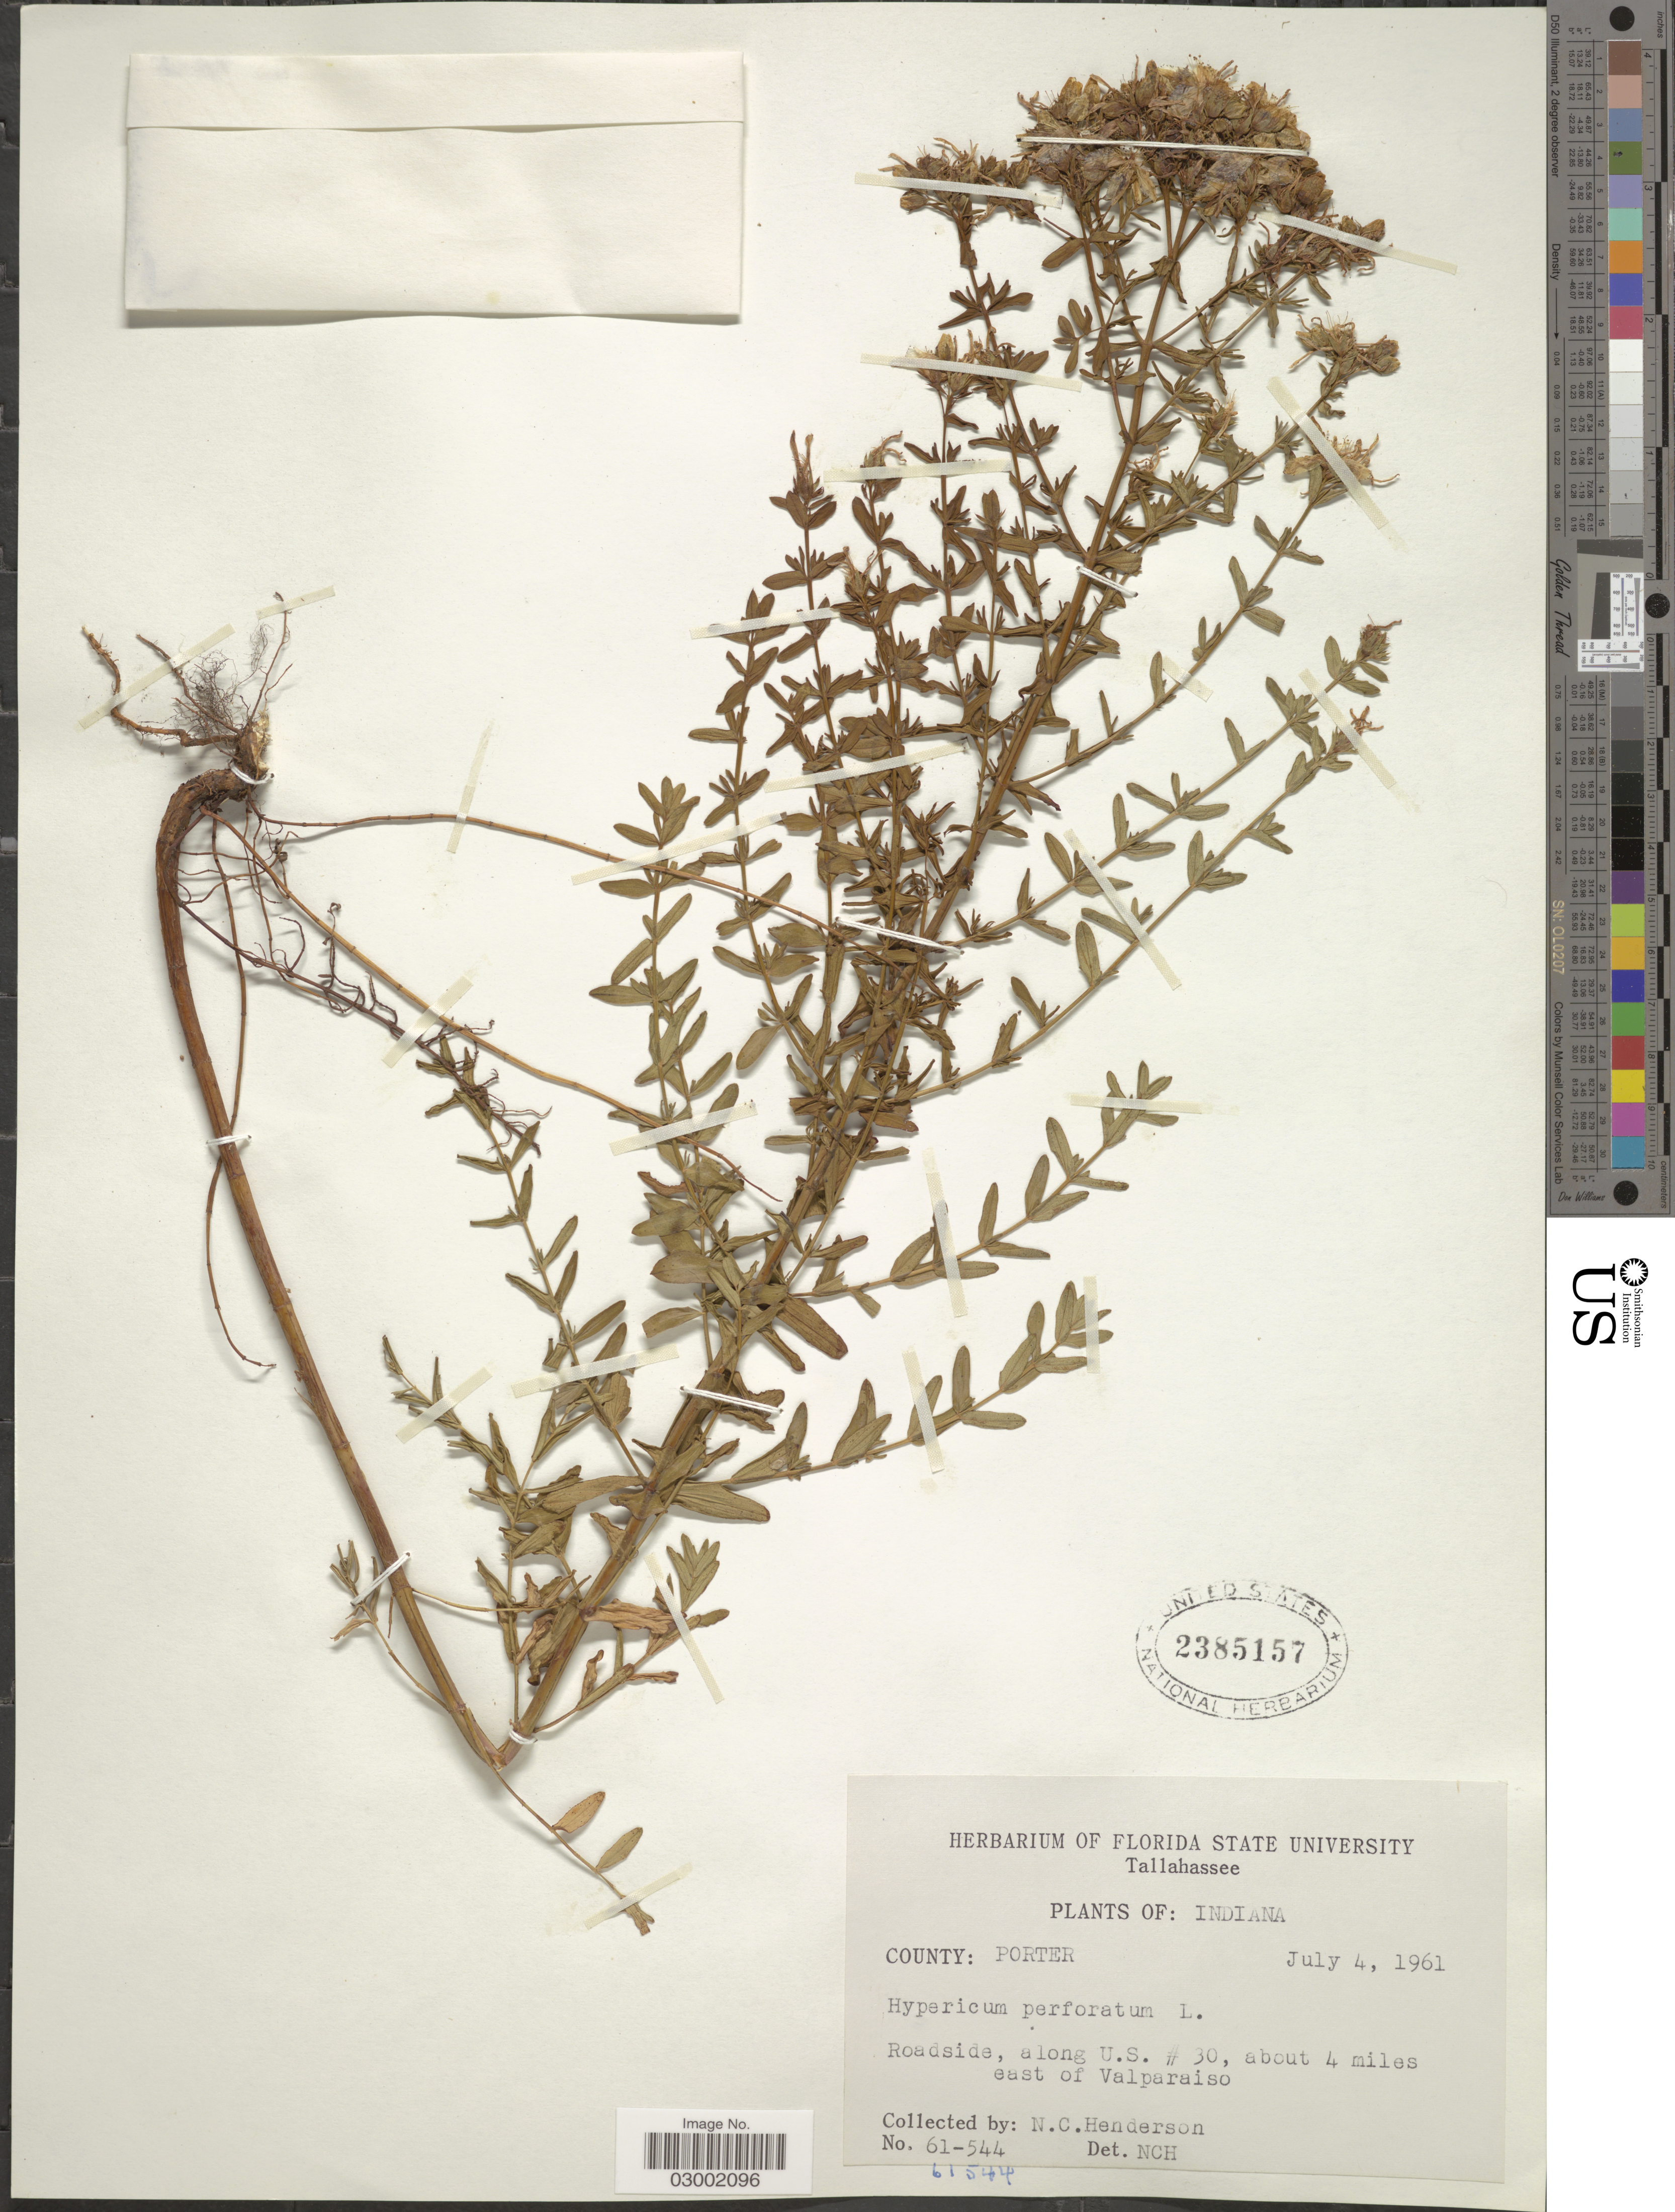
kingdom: Plantae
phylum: Tracheophyta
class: Magnoliopsida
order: Malpighiales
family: Hypericaceae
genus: Hypericum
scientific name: Hypericum perforatum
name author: L.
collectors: N. C. Henderson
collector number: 61-544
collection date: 1961-07-04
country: United States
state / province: Indiana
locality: County: Porter. Roadside, along U.S. # 30, about 4 miles east of Valparaiso.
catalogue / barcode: US 2385157